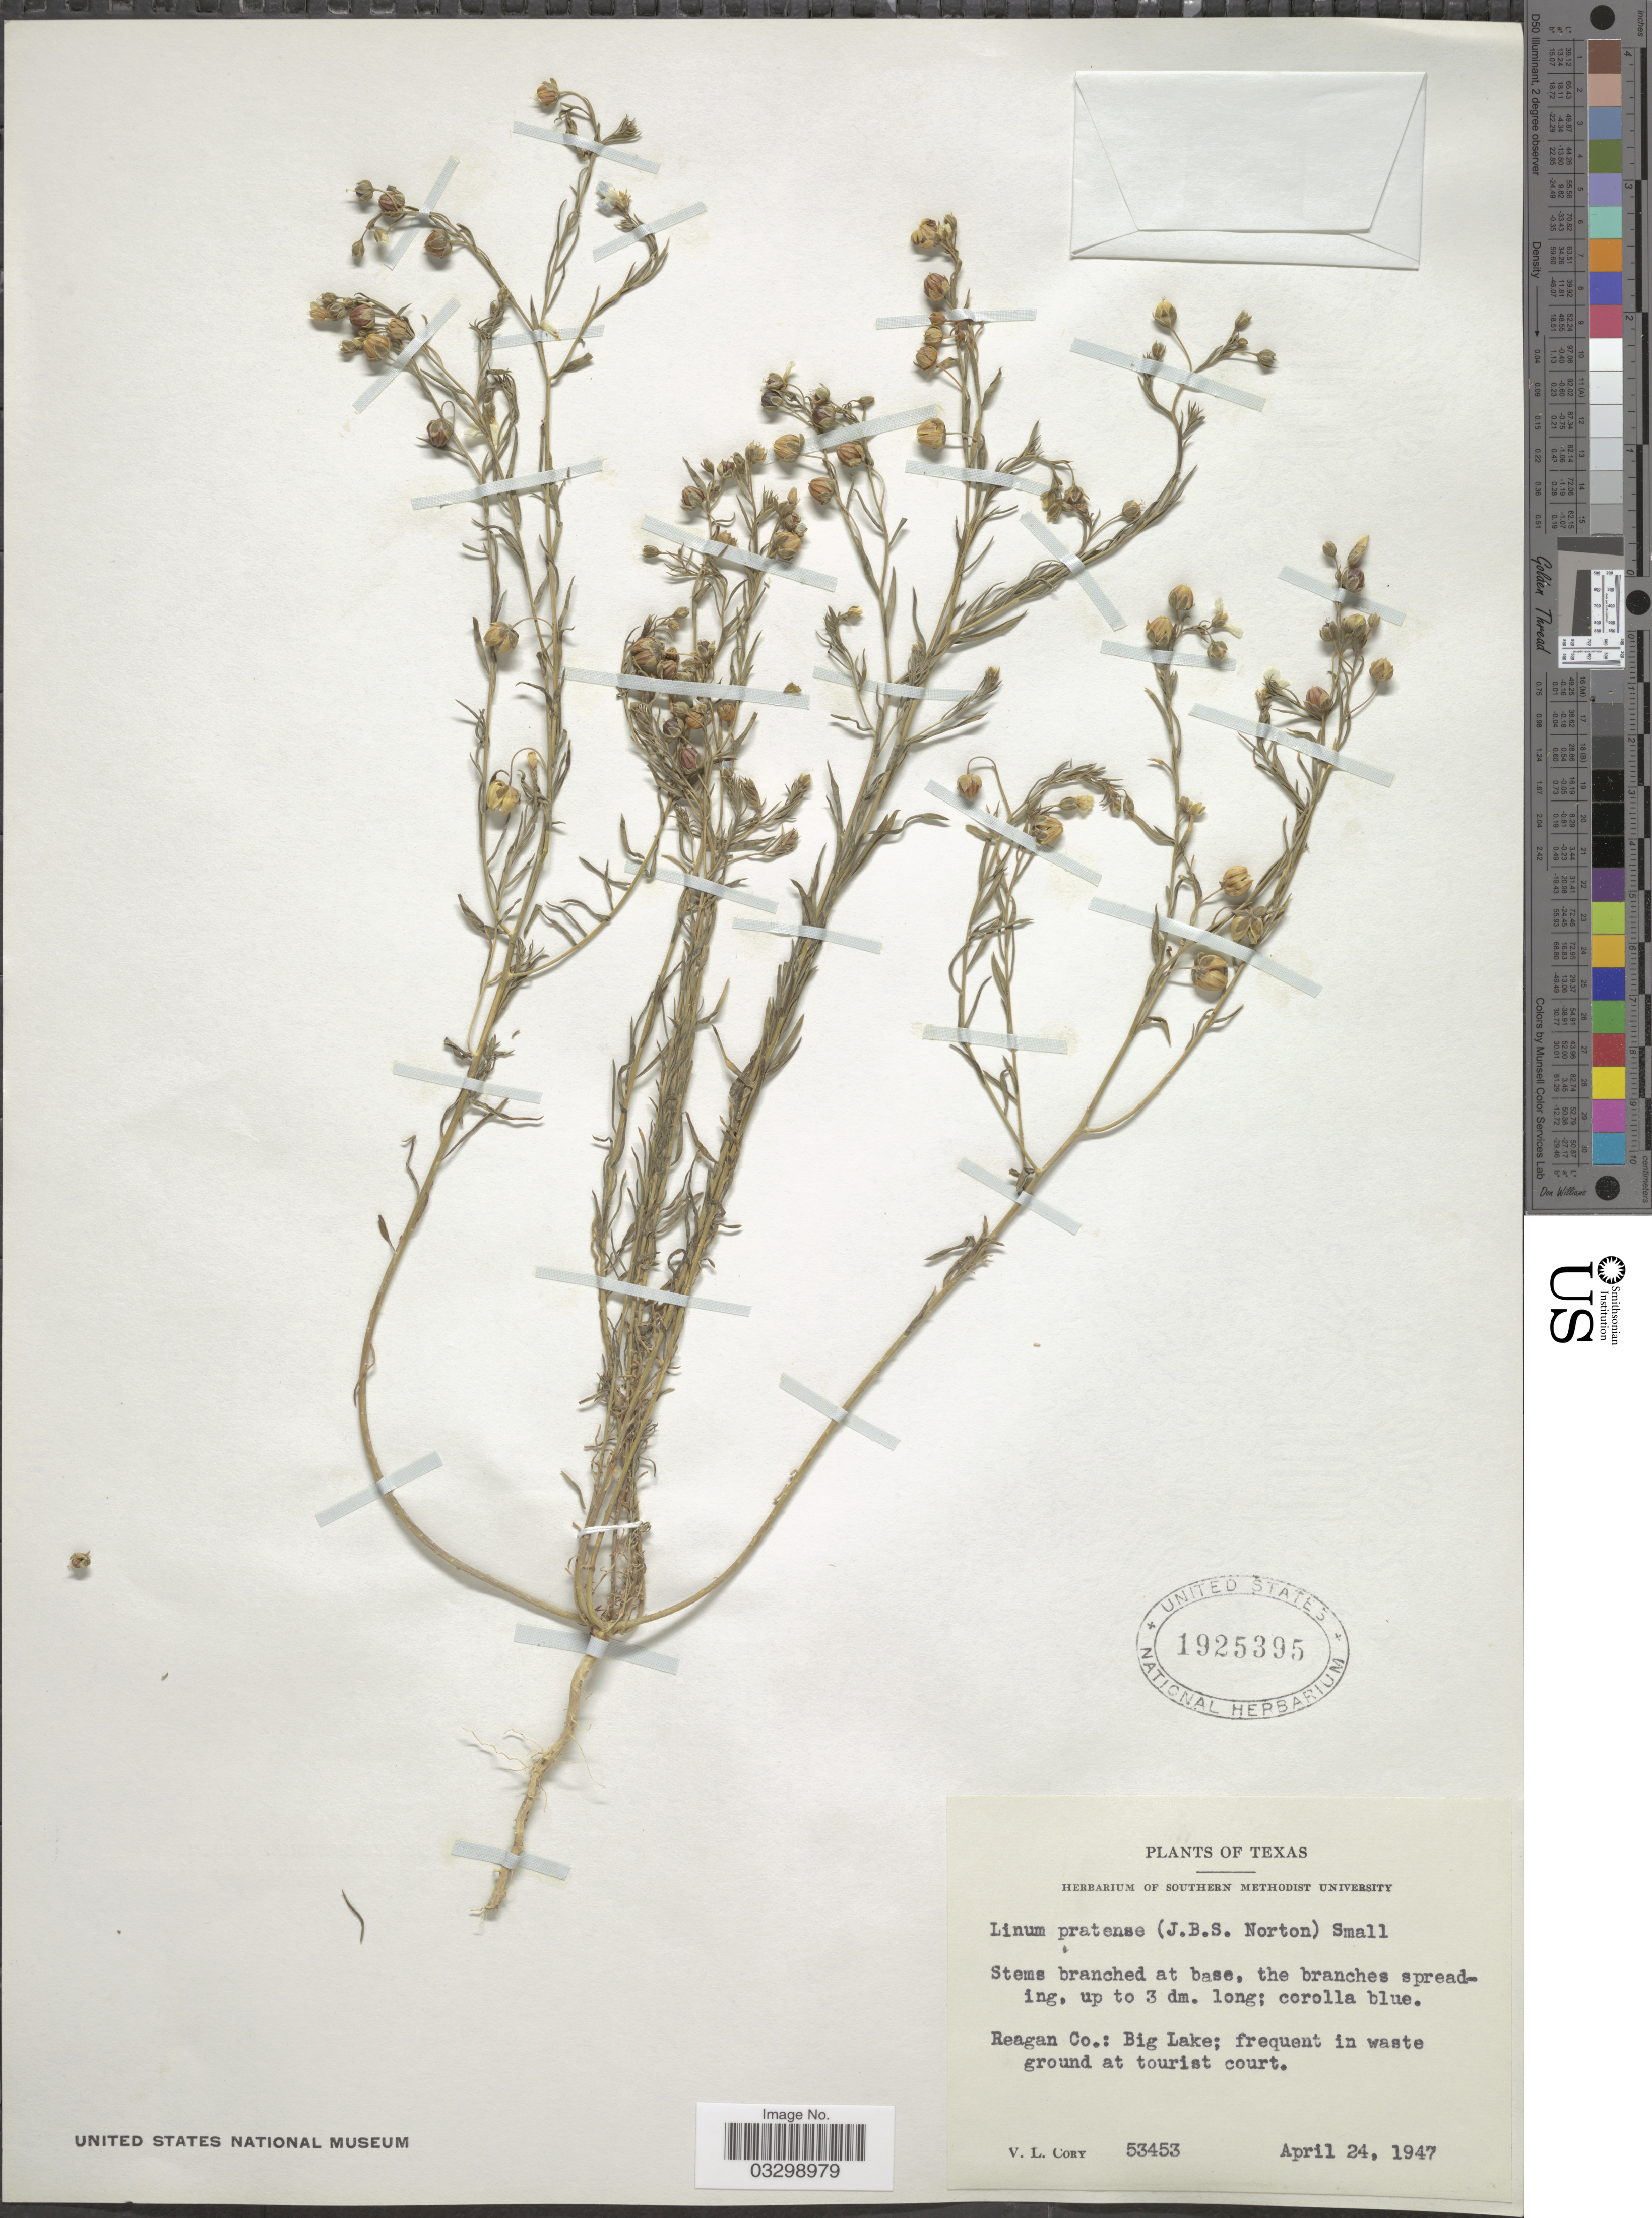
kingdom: Plantae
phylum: Tracheophyta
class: Magnoliopsida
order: Malpighiales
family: Linaceae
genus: Linum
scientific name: Linum pratense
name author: (J.B. Norton) Small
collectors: V. Cory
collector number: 53453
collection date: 1947-04-24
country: United States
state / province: Texas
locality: Reagen Co.: Big Lake; frequent in waste ground at tourist court.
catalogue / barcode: US 1925395